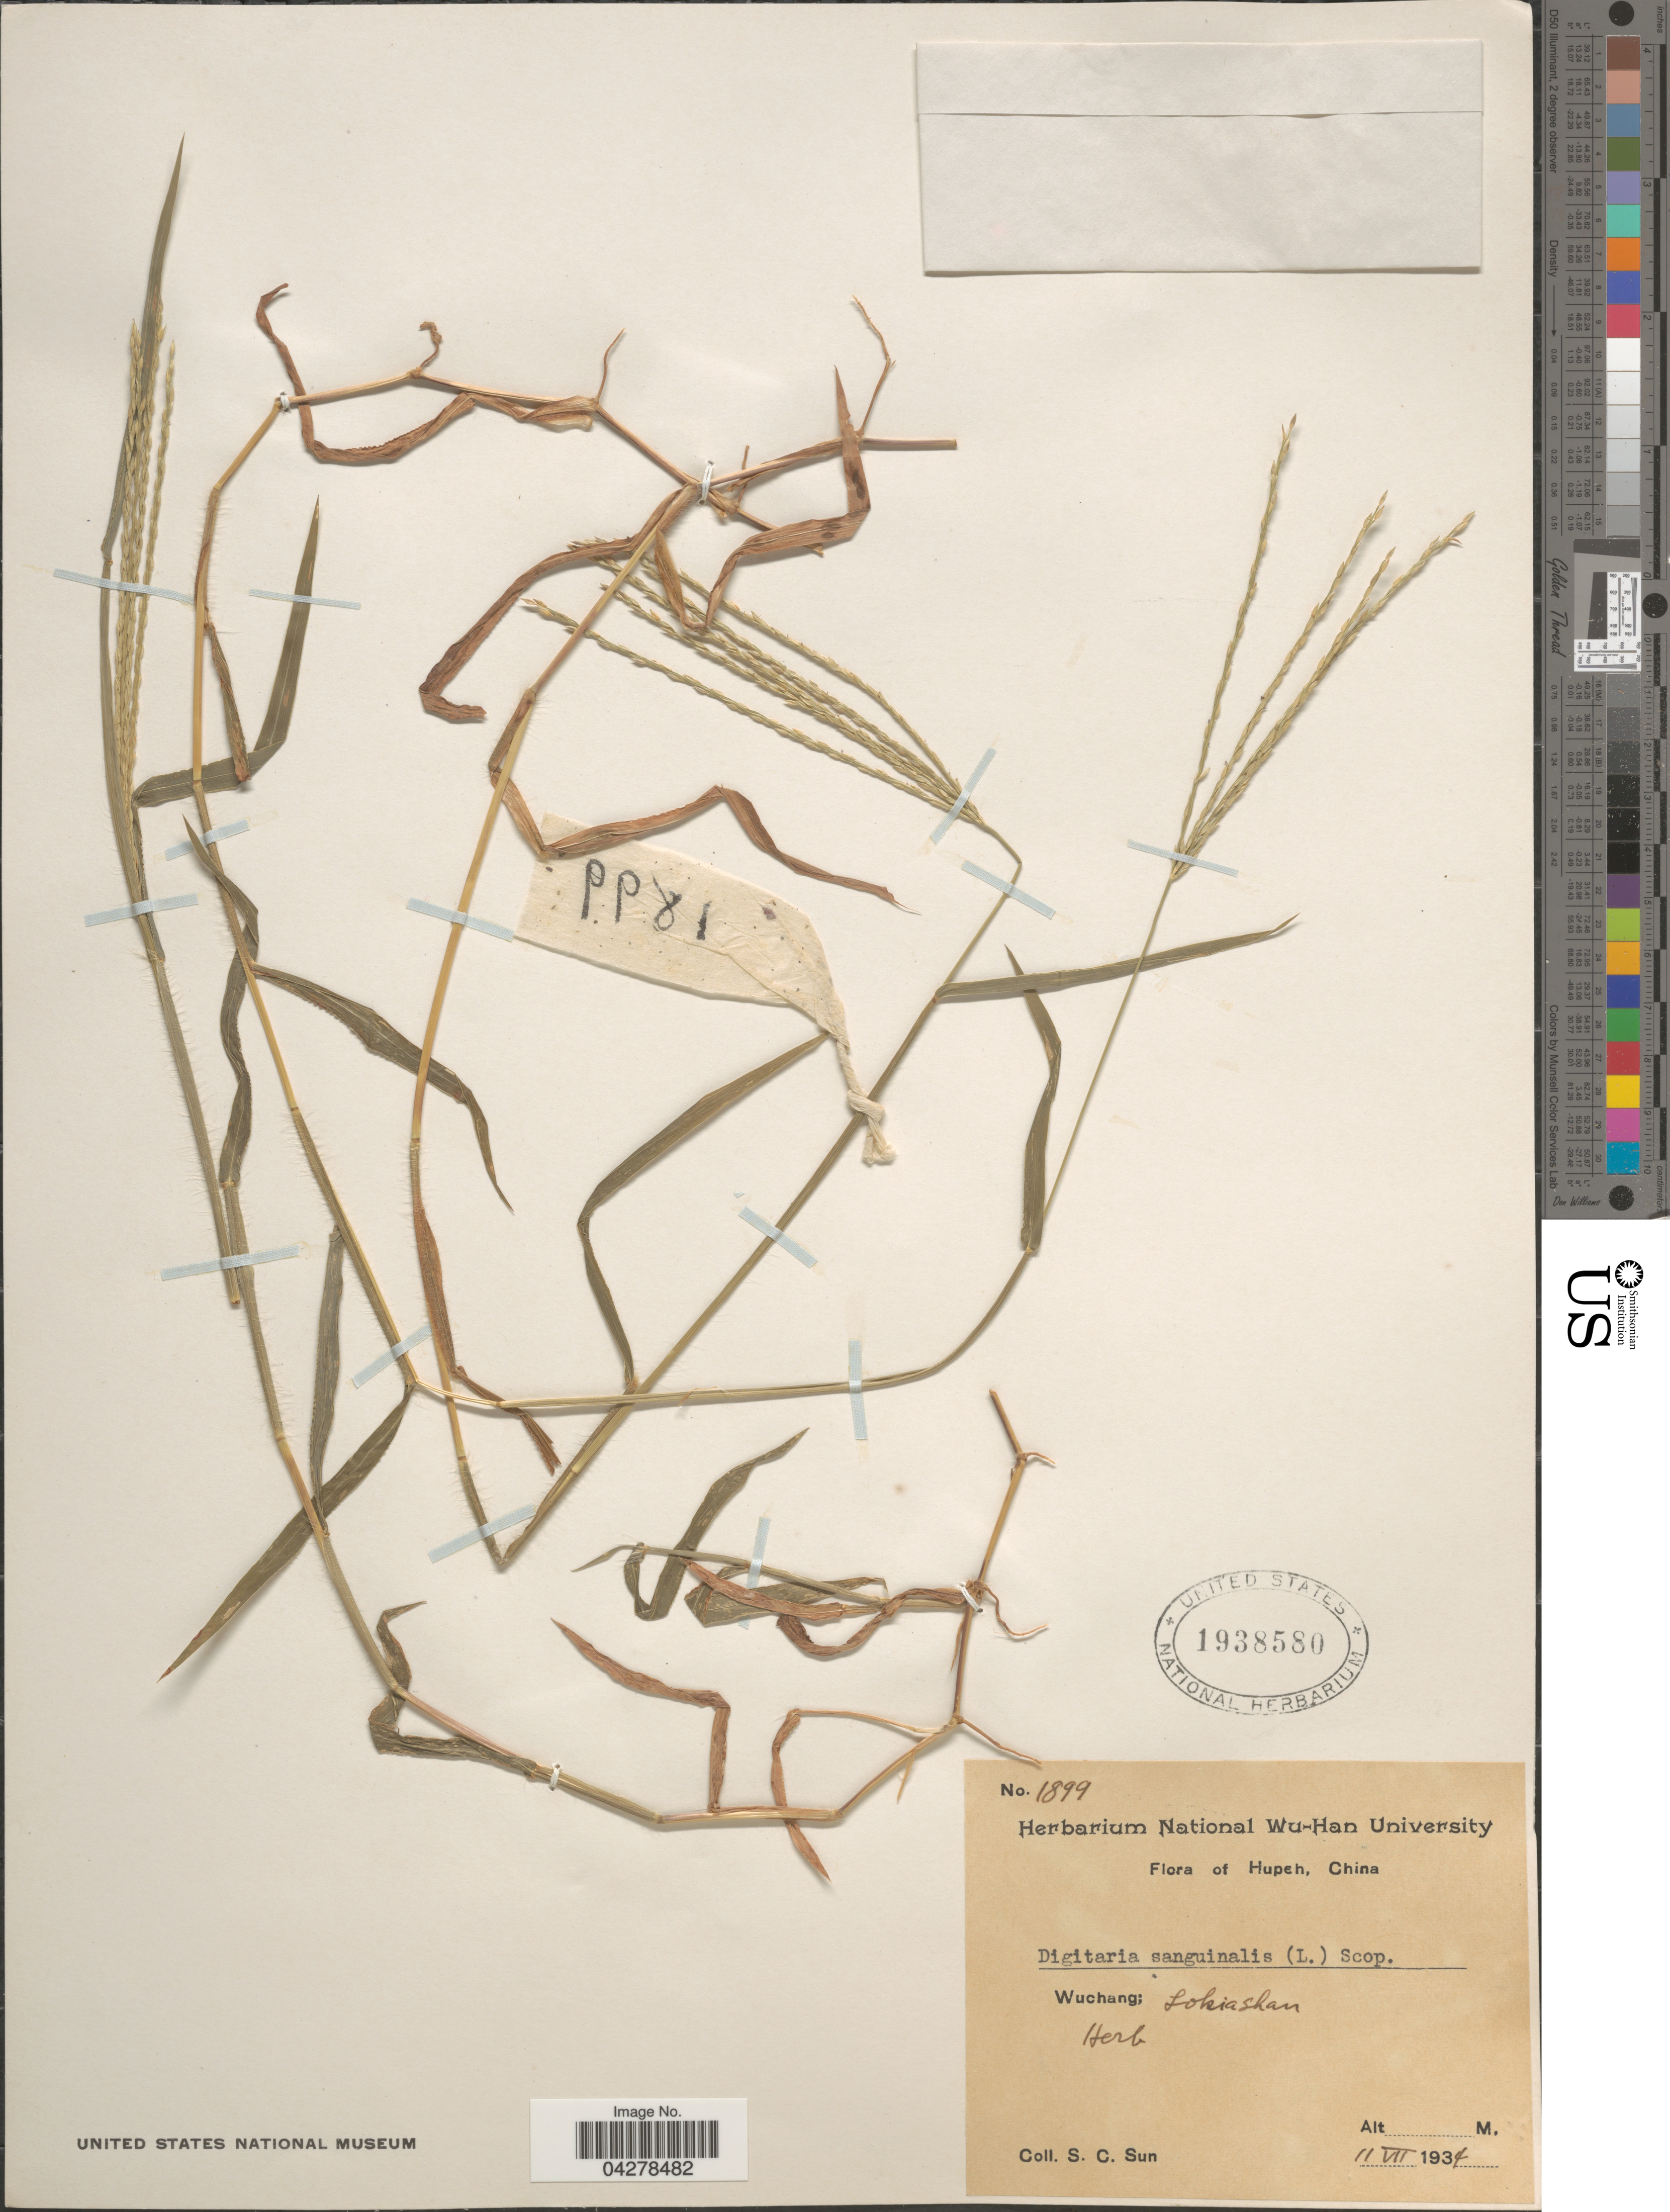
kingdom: Plantae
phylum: Tracheophyta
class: Liliopsida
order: Poales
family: Poaceae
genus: Digitaria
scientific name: Digitaria sanguinalis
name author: (L.) Scop.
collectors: S. C. Sun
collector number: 1899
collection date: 1934-07-11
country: China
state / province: Hubei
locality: Hupeh. Wuchang; Lokiashan. Herb.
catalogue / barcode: US 1938580